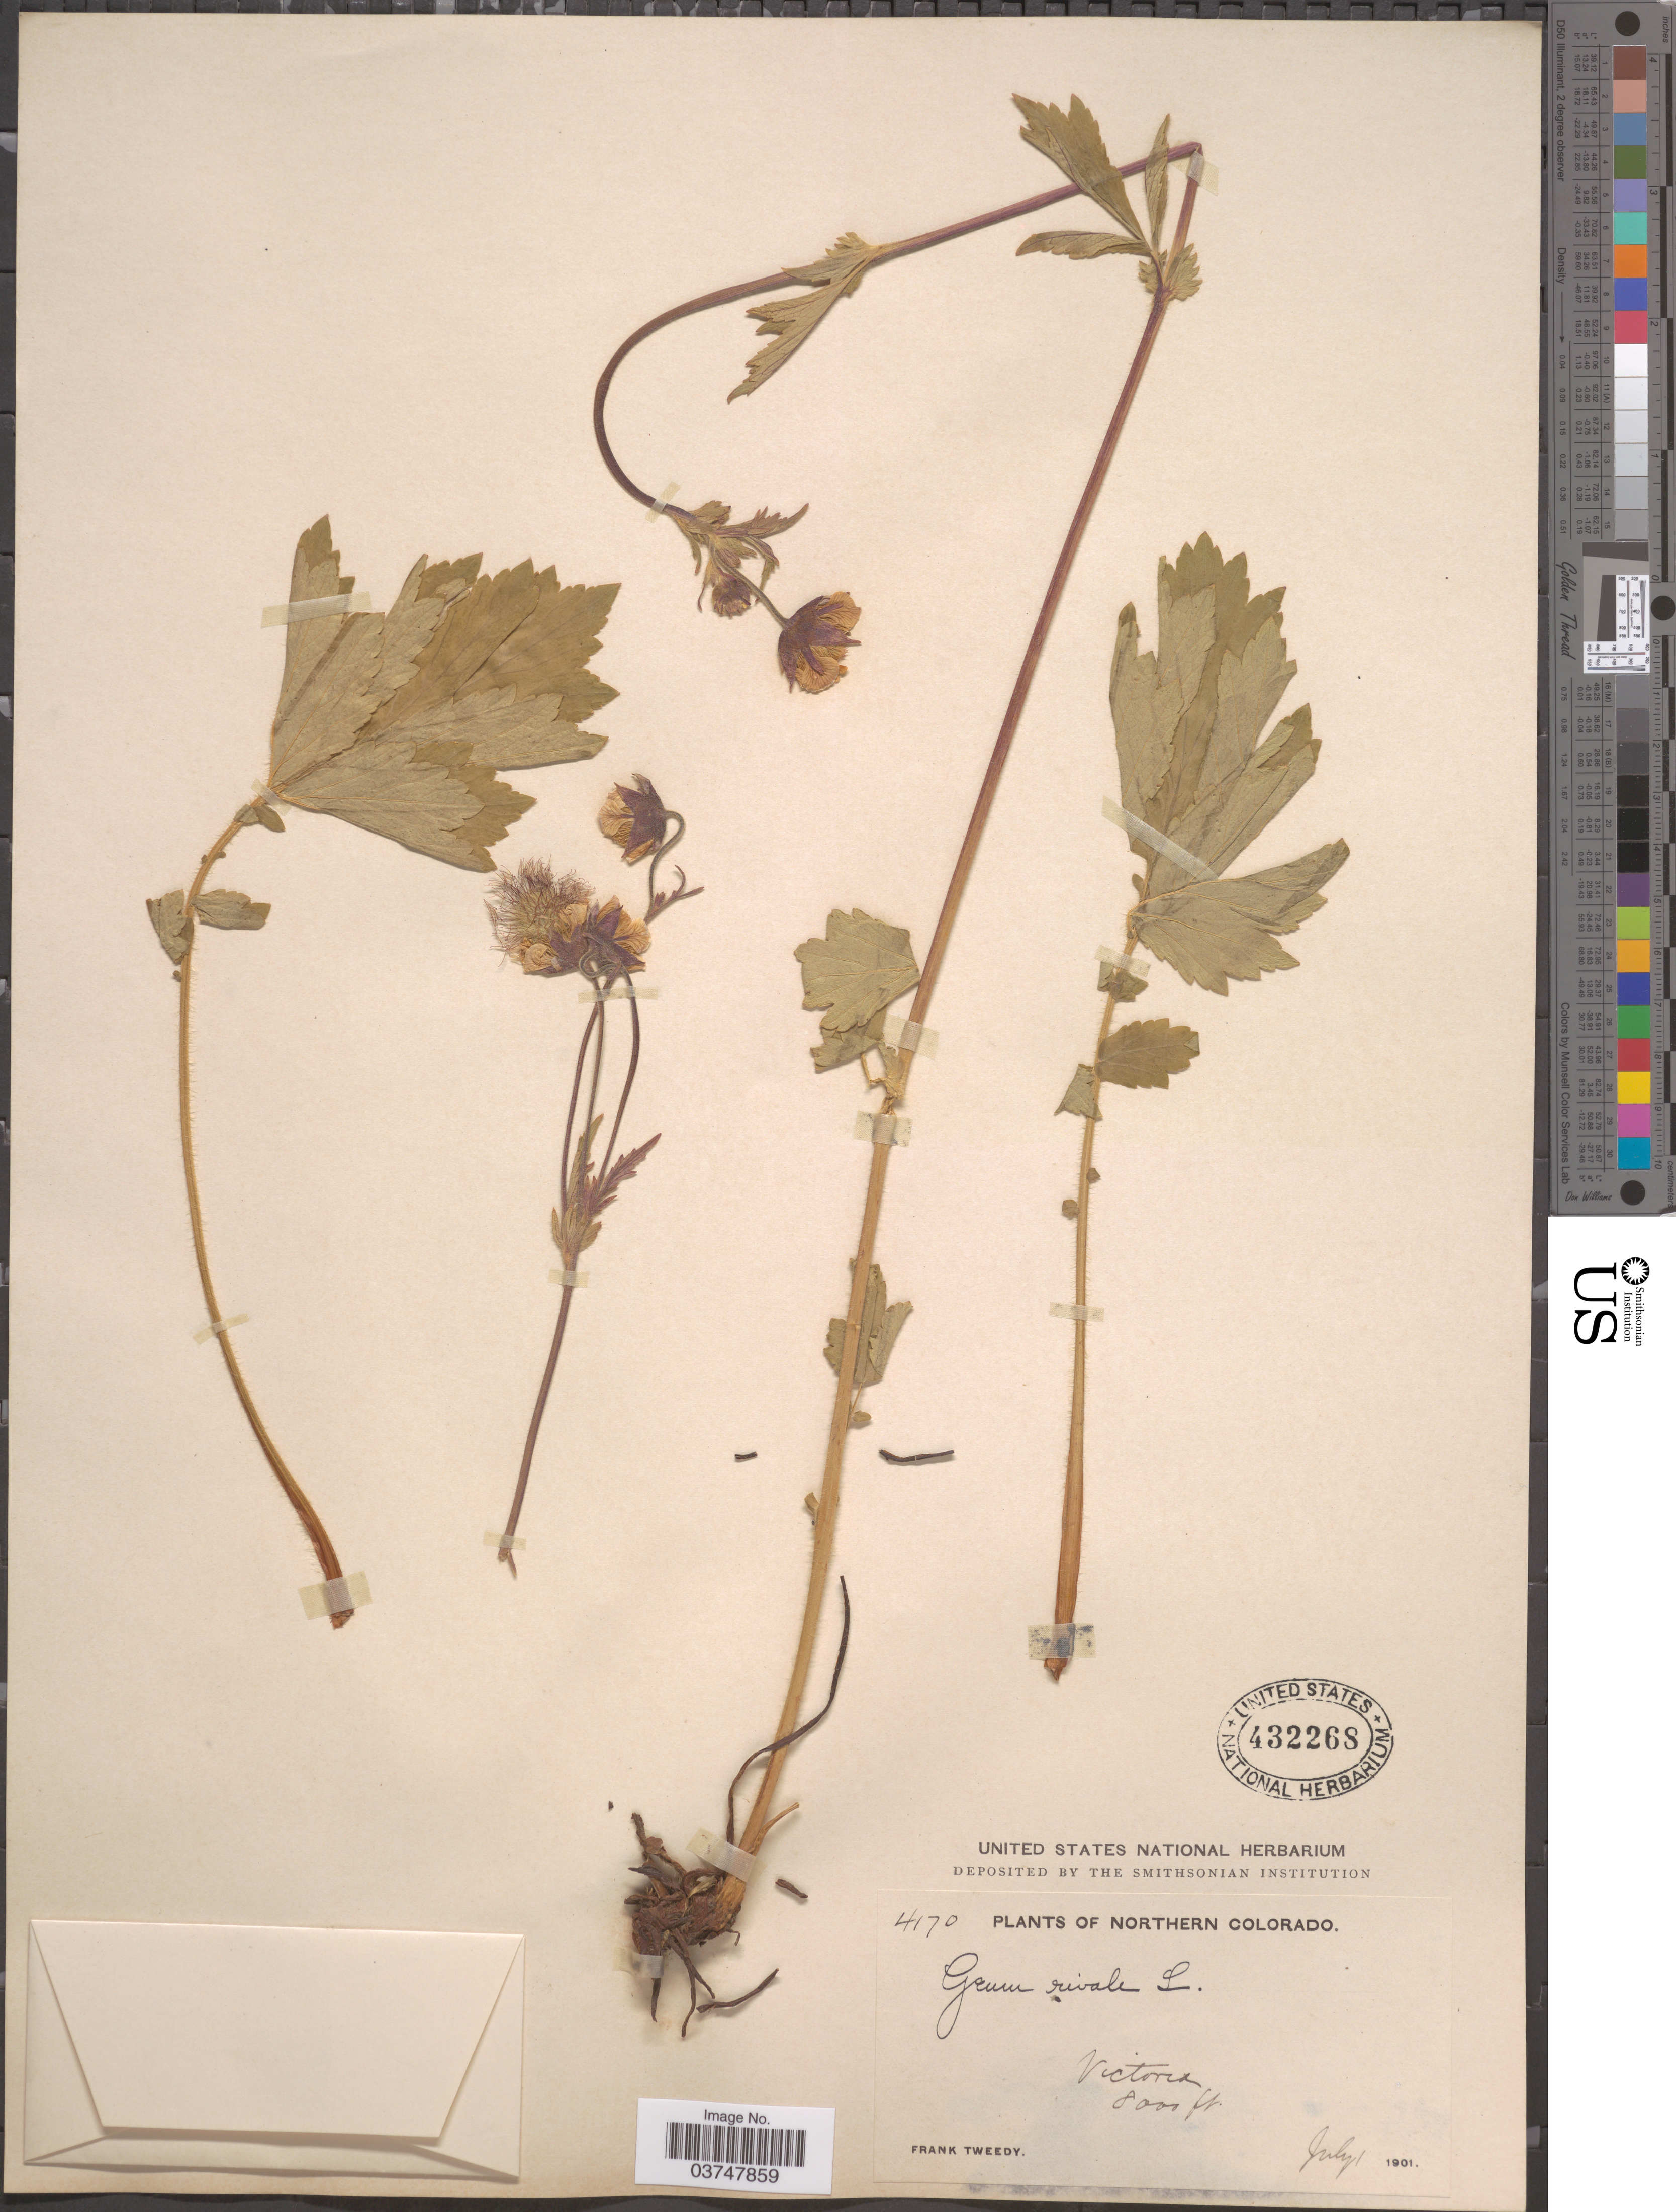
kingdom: Plantae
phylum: Tracheophyta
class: Magnoliopsida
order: Rosales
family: Rosaceae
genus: Geum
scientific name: Geum rivale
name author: L.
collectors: F. Tweedy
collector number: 4170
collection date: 1901-07-01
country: United States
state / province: Colorado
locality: Northern Colorado. Victoria.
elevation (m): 2438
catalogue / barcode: US 432268